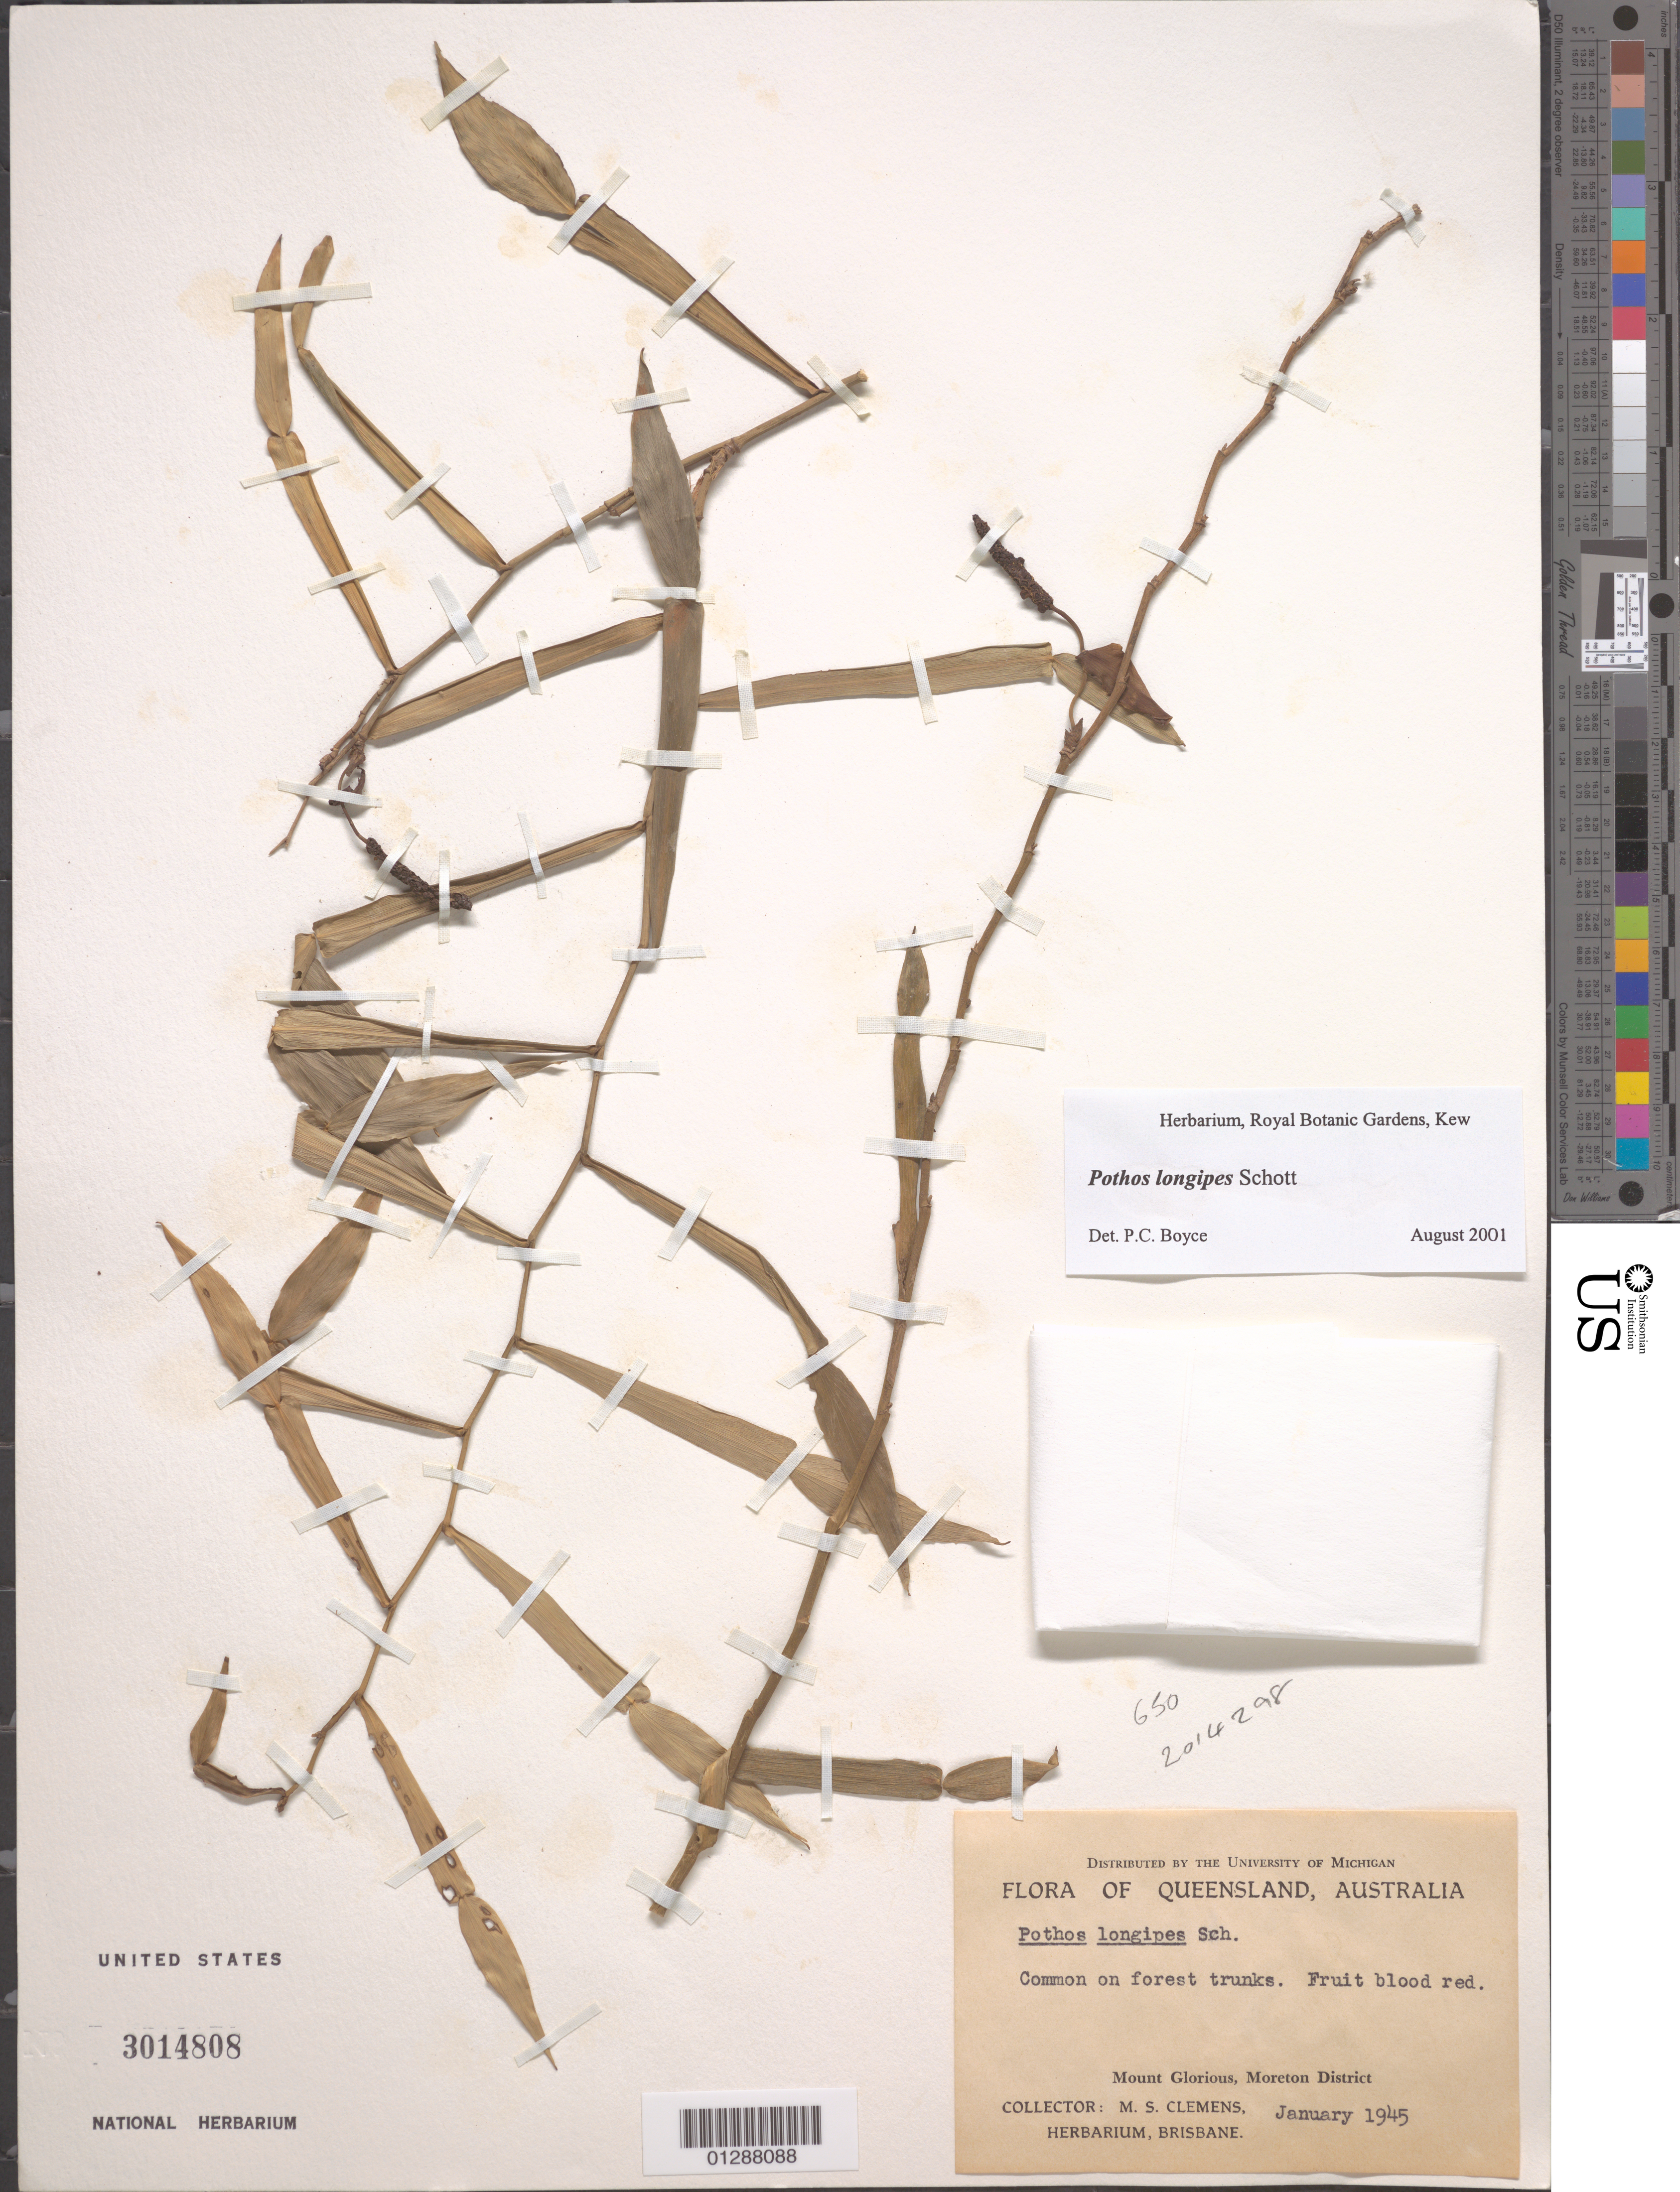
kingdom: Plantae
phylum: Tracheophyta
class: Liliopsida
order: Alismatales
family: Araceae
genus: Pothos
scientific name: Pothos longipes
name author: Schott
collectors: M. S. Clemens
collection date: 1945-01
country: Australia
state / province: Queensland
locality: Mount Glorious, Moreton District.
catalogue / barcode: US 3014808